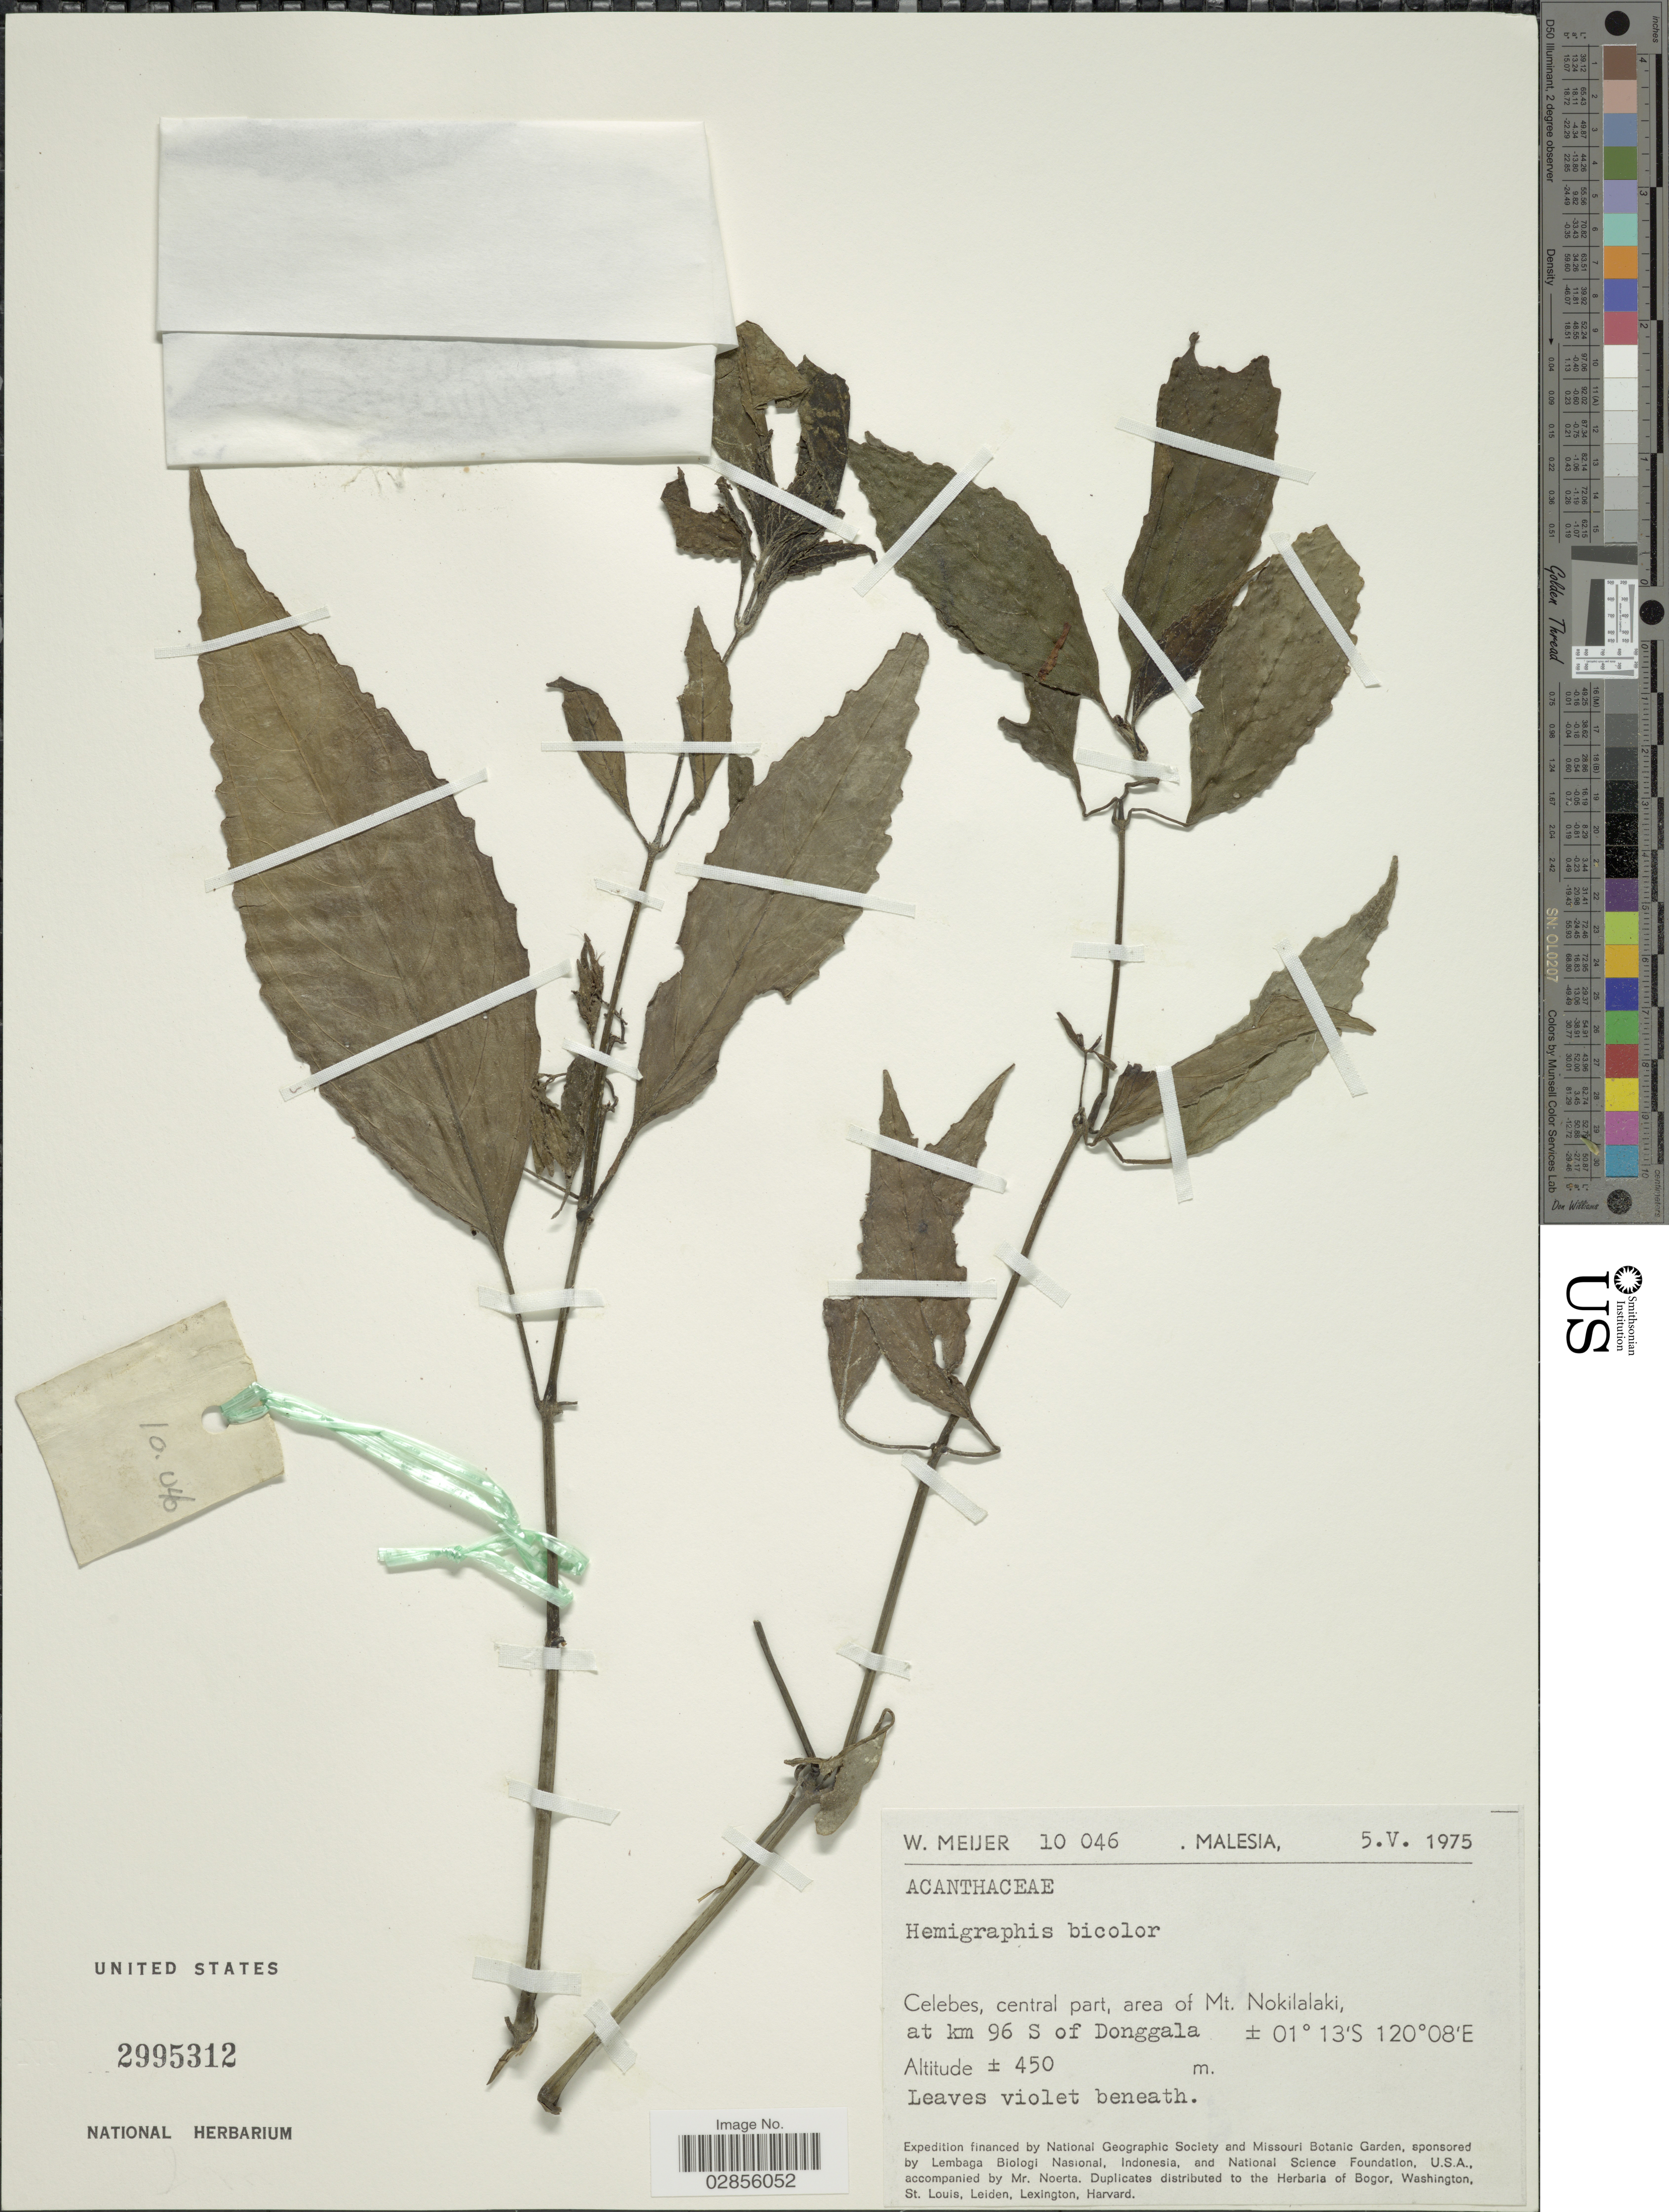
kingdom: Plantae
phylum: Tracheophyta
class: Magnoliopsida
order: Lamiales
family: Acanthaceae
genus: Hemigraphis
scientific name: Hemigraphis bicolor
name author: Boerl.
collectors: W. Meijer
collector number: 10046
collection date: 1975-05-05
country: Malaysia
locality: Celebes, central part, area of Mt. Nokilalaki, at km 96 S of Donggala.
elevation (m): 450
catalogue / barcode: US 2995312